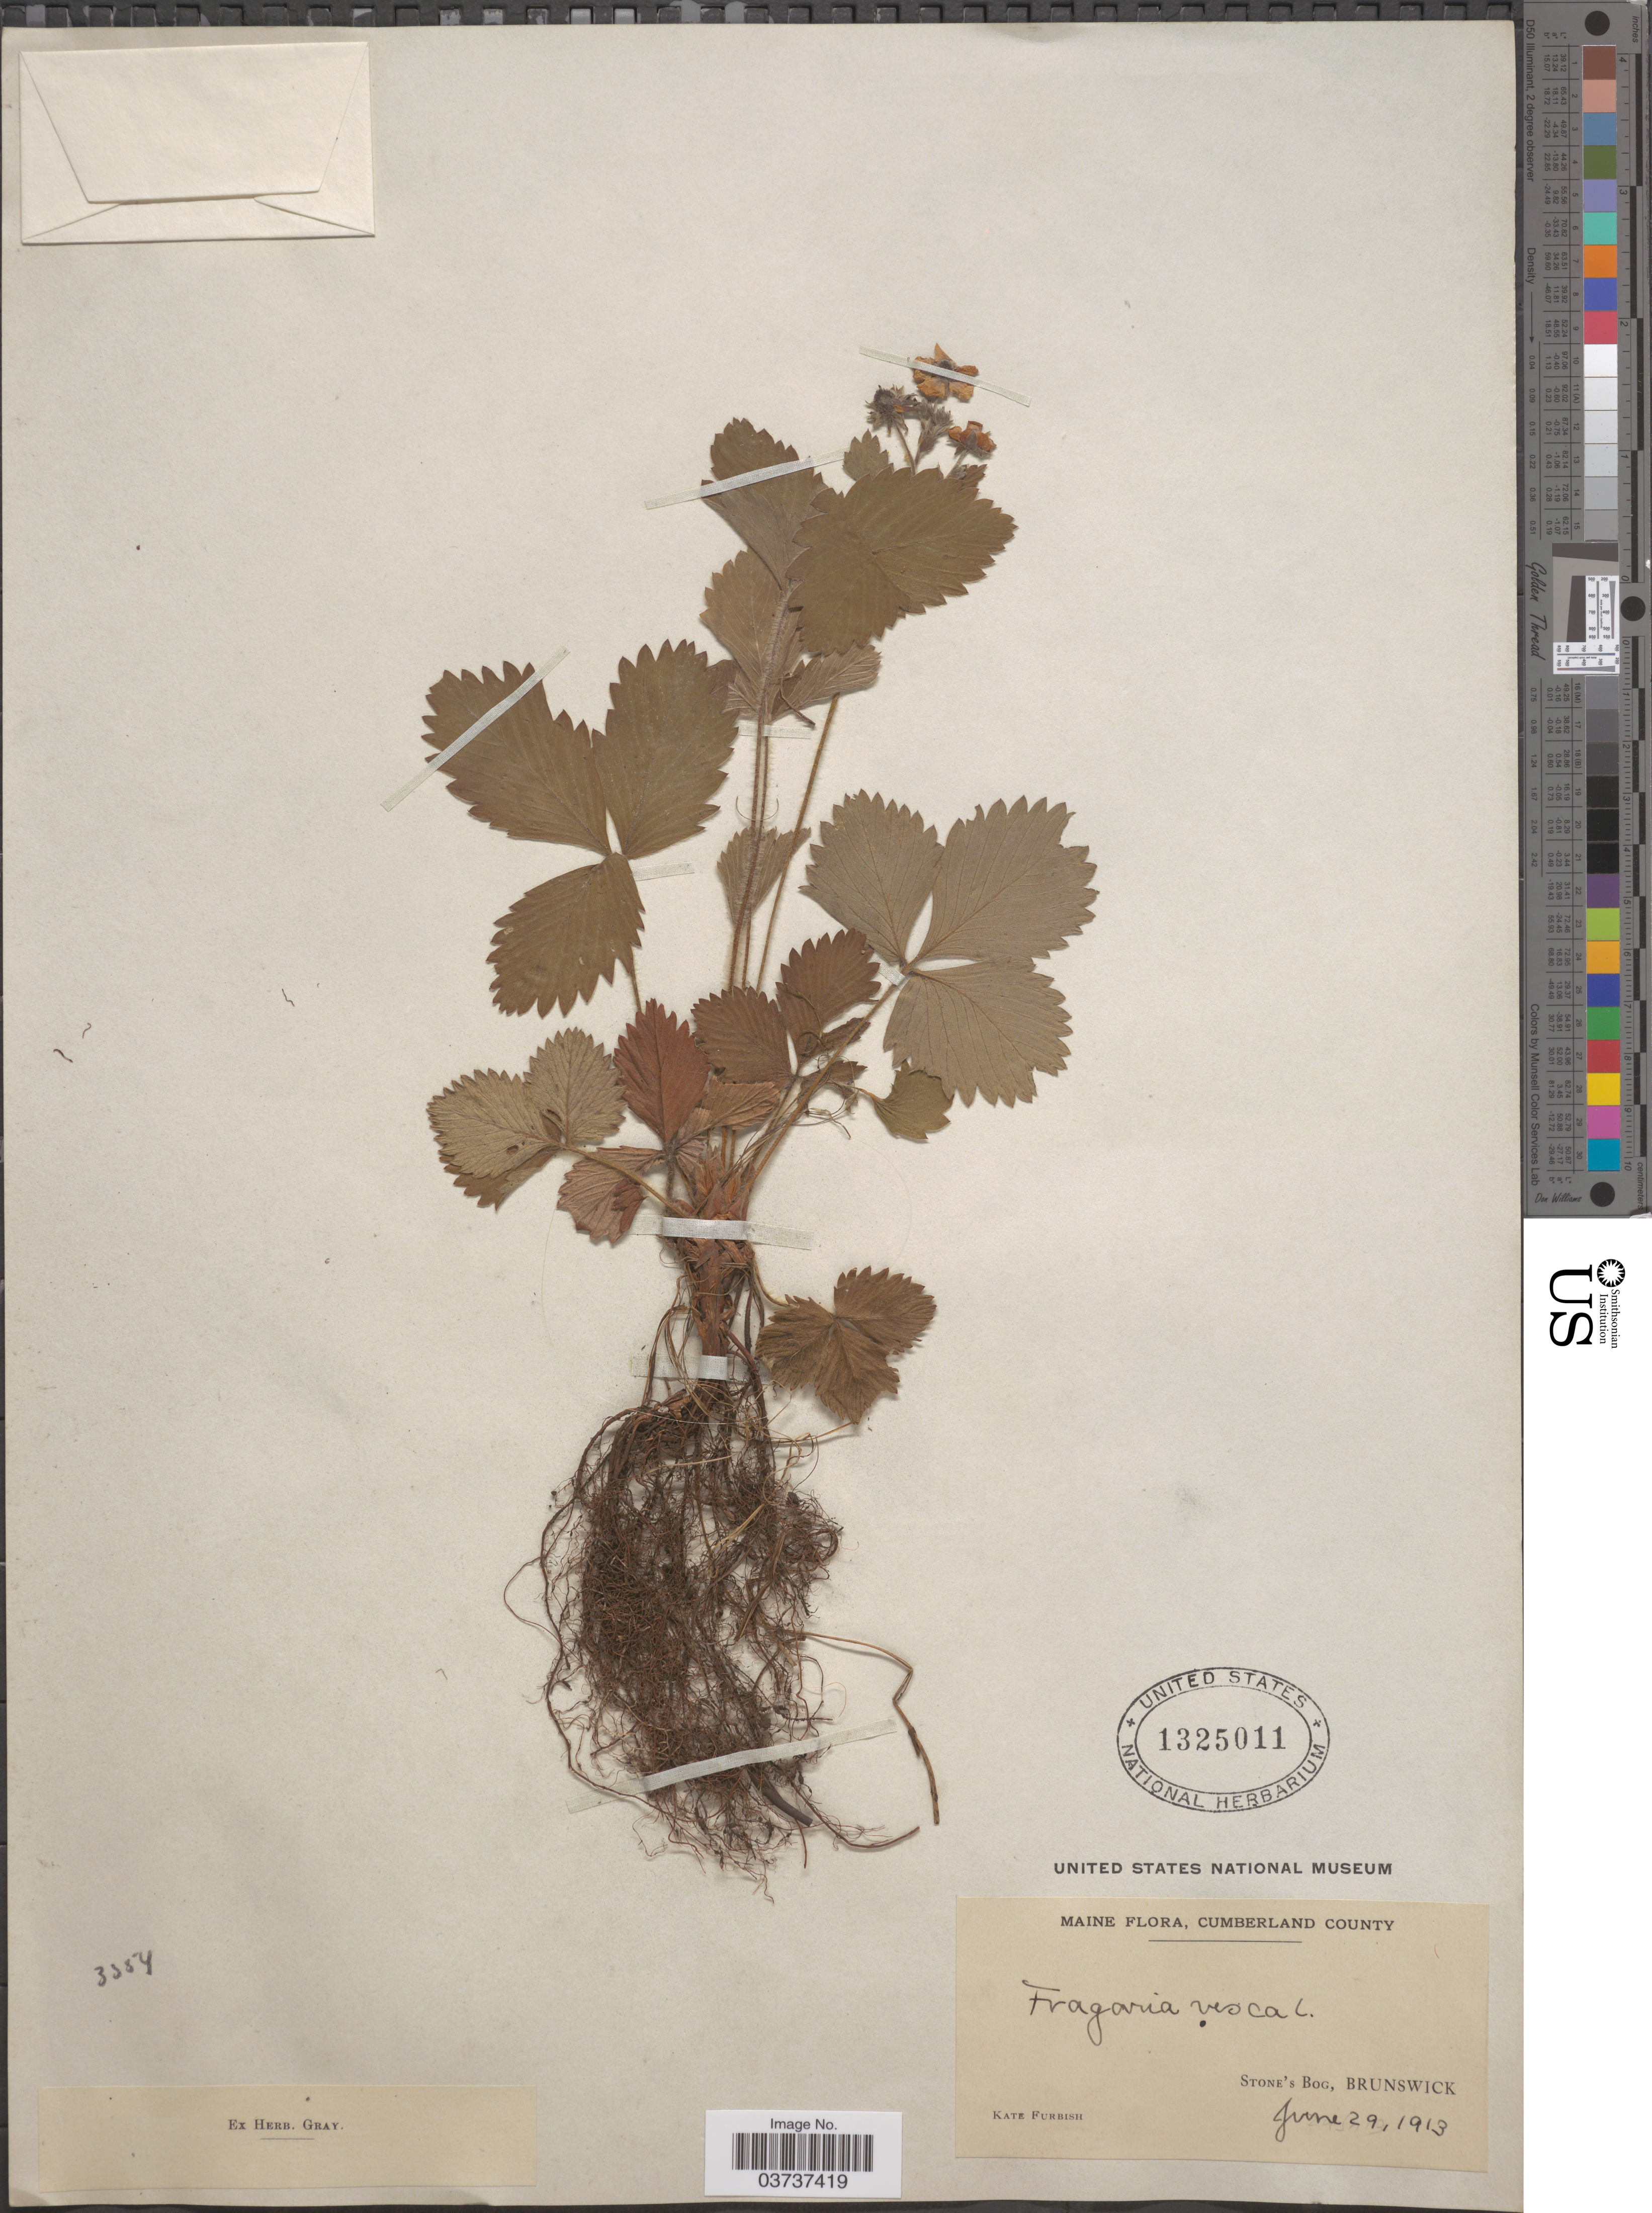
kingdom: Plantae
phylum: Tracheophyta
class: Magnoliopsida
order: Rosales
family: Rosaceae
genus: Fragaria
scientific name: Fragaria vesca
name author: L.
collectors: K. Furbish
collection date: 1913-06-29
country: United States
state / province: Maine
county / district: Cumberland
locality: Cumberland County. Stone's Bog, Brunswick.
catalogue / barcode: US 1325011